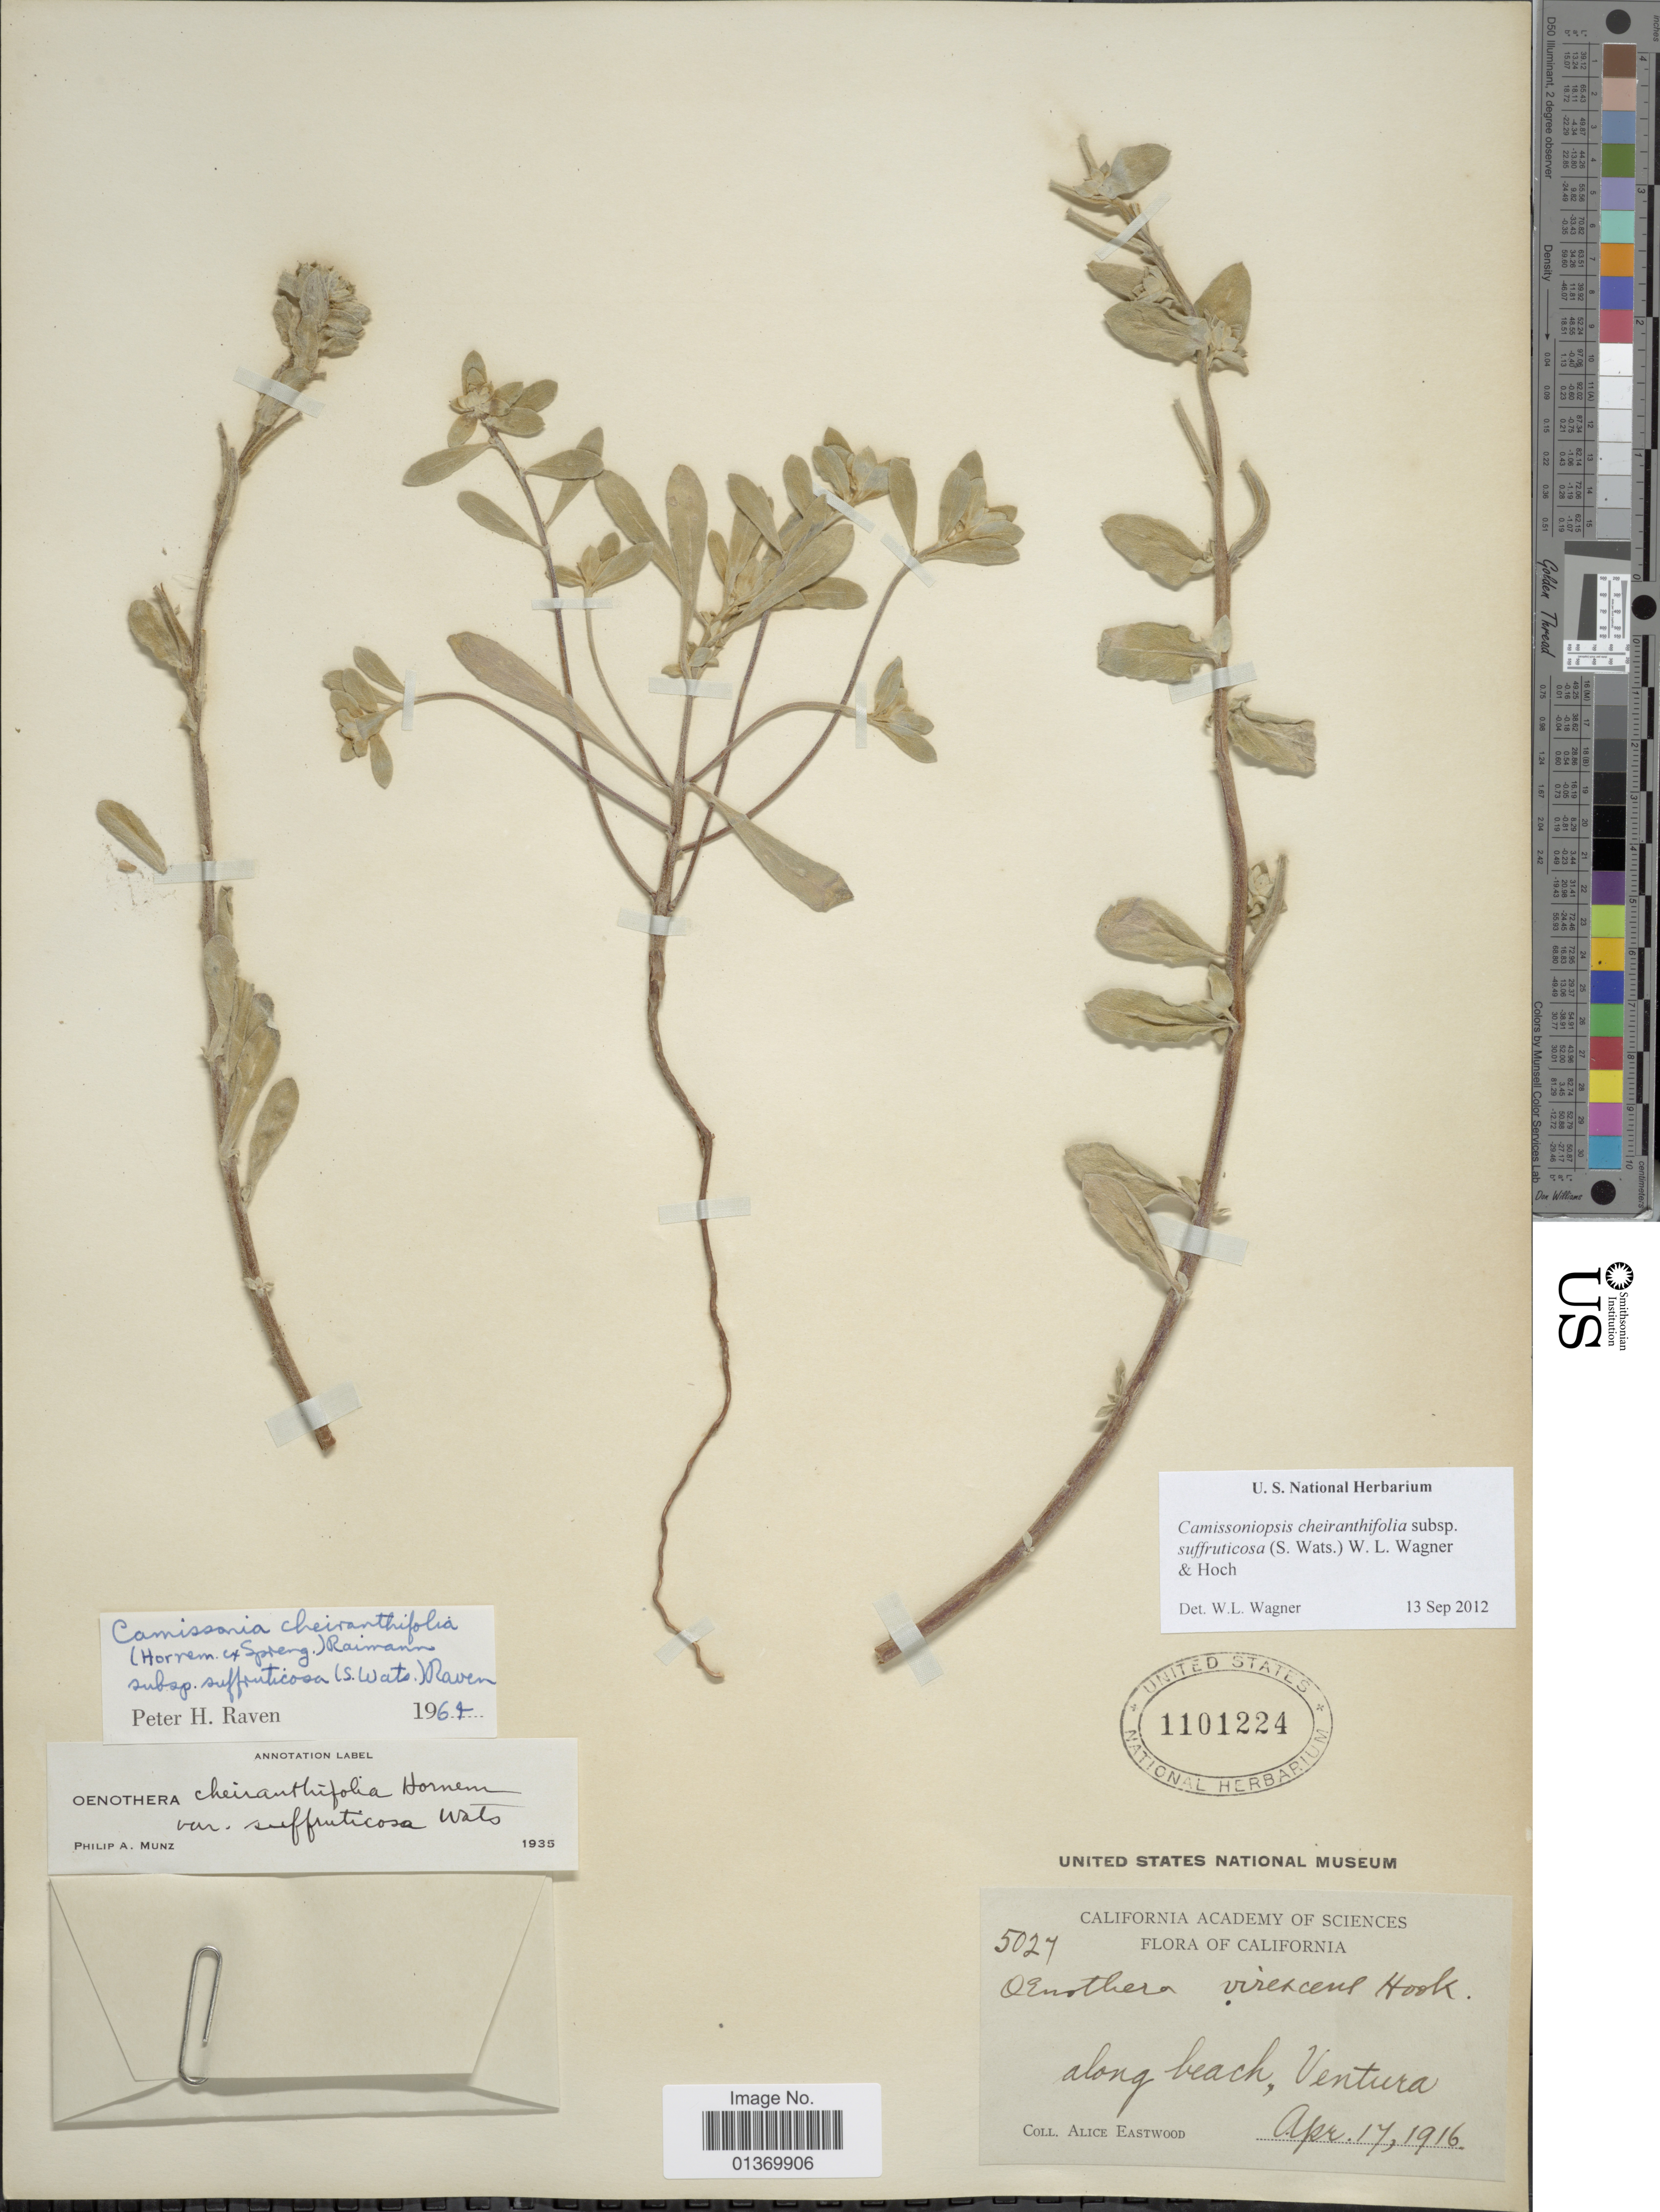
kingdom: Plantae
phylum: Tracheophyta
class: Magnoliopsida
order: Myrtales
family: Onagraceae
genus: Camissoniopsis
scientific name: Camissoniopsis cheiranthifolia subsp. suffruticosa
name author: (S. Watson) W.L. Wagner & Hoch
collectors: A. Eastwood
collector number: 5027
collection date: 1916-04-17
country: United States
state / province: California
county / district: Ventura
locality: Along beach, Ventura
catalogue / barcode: US 1101224